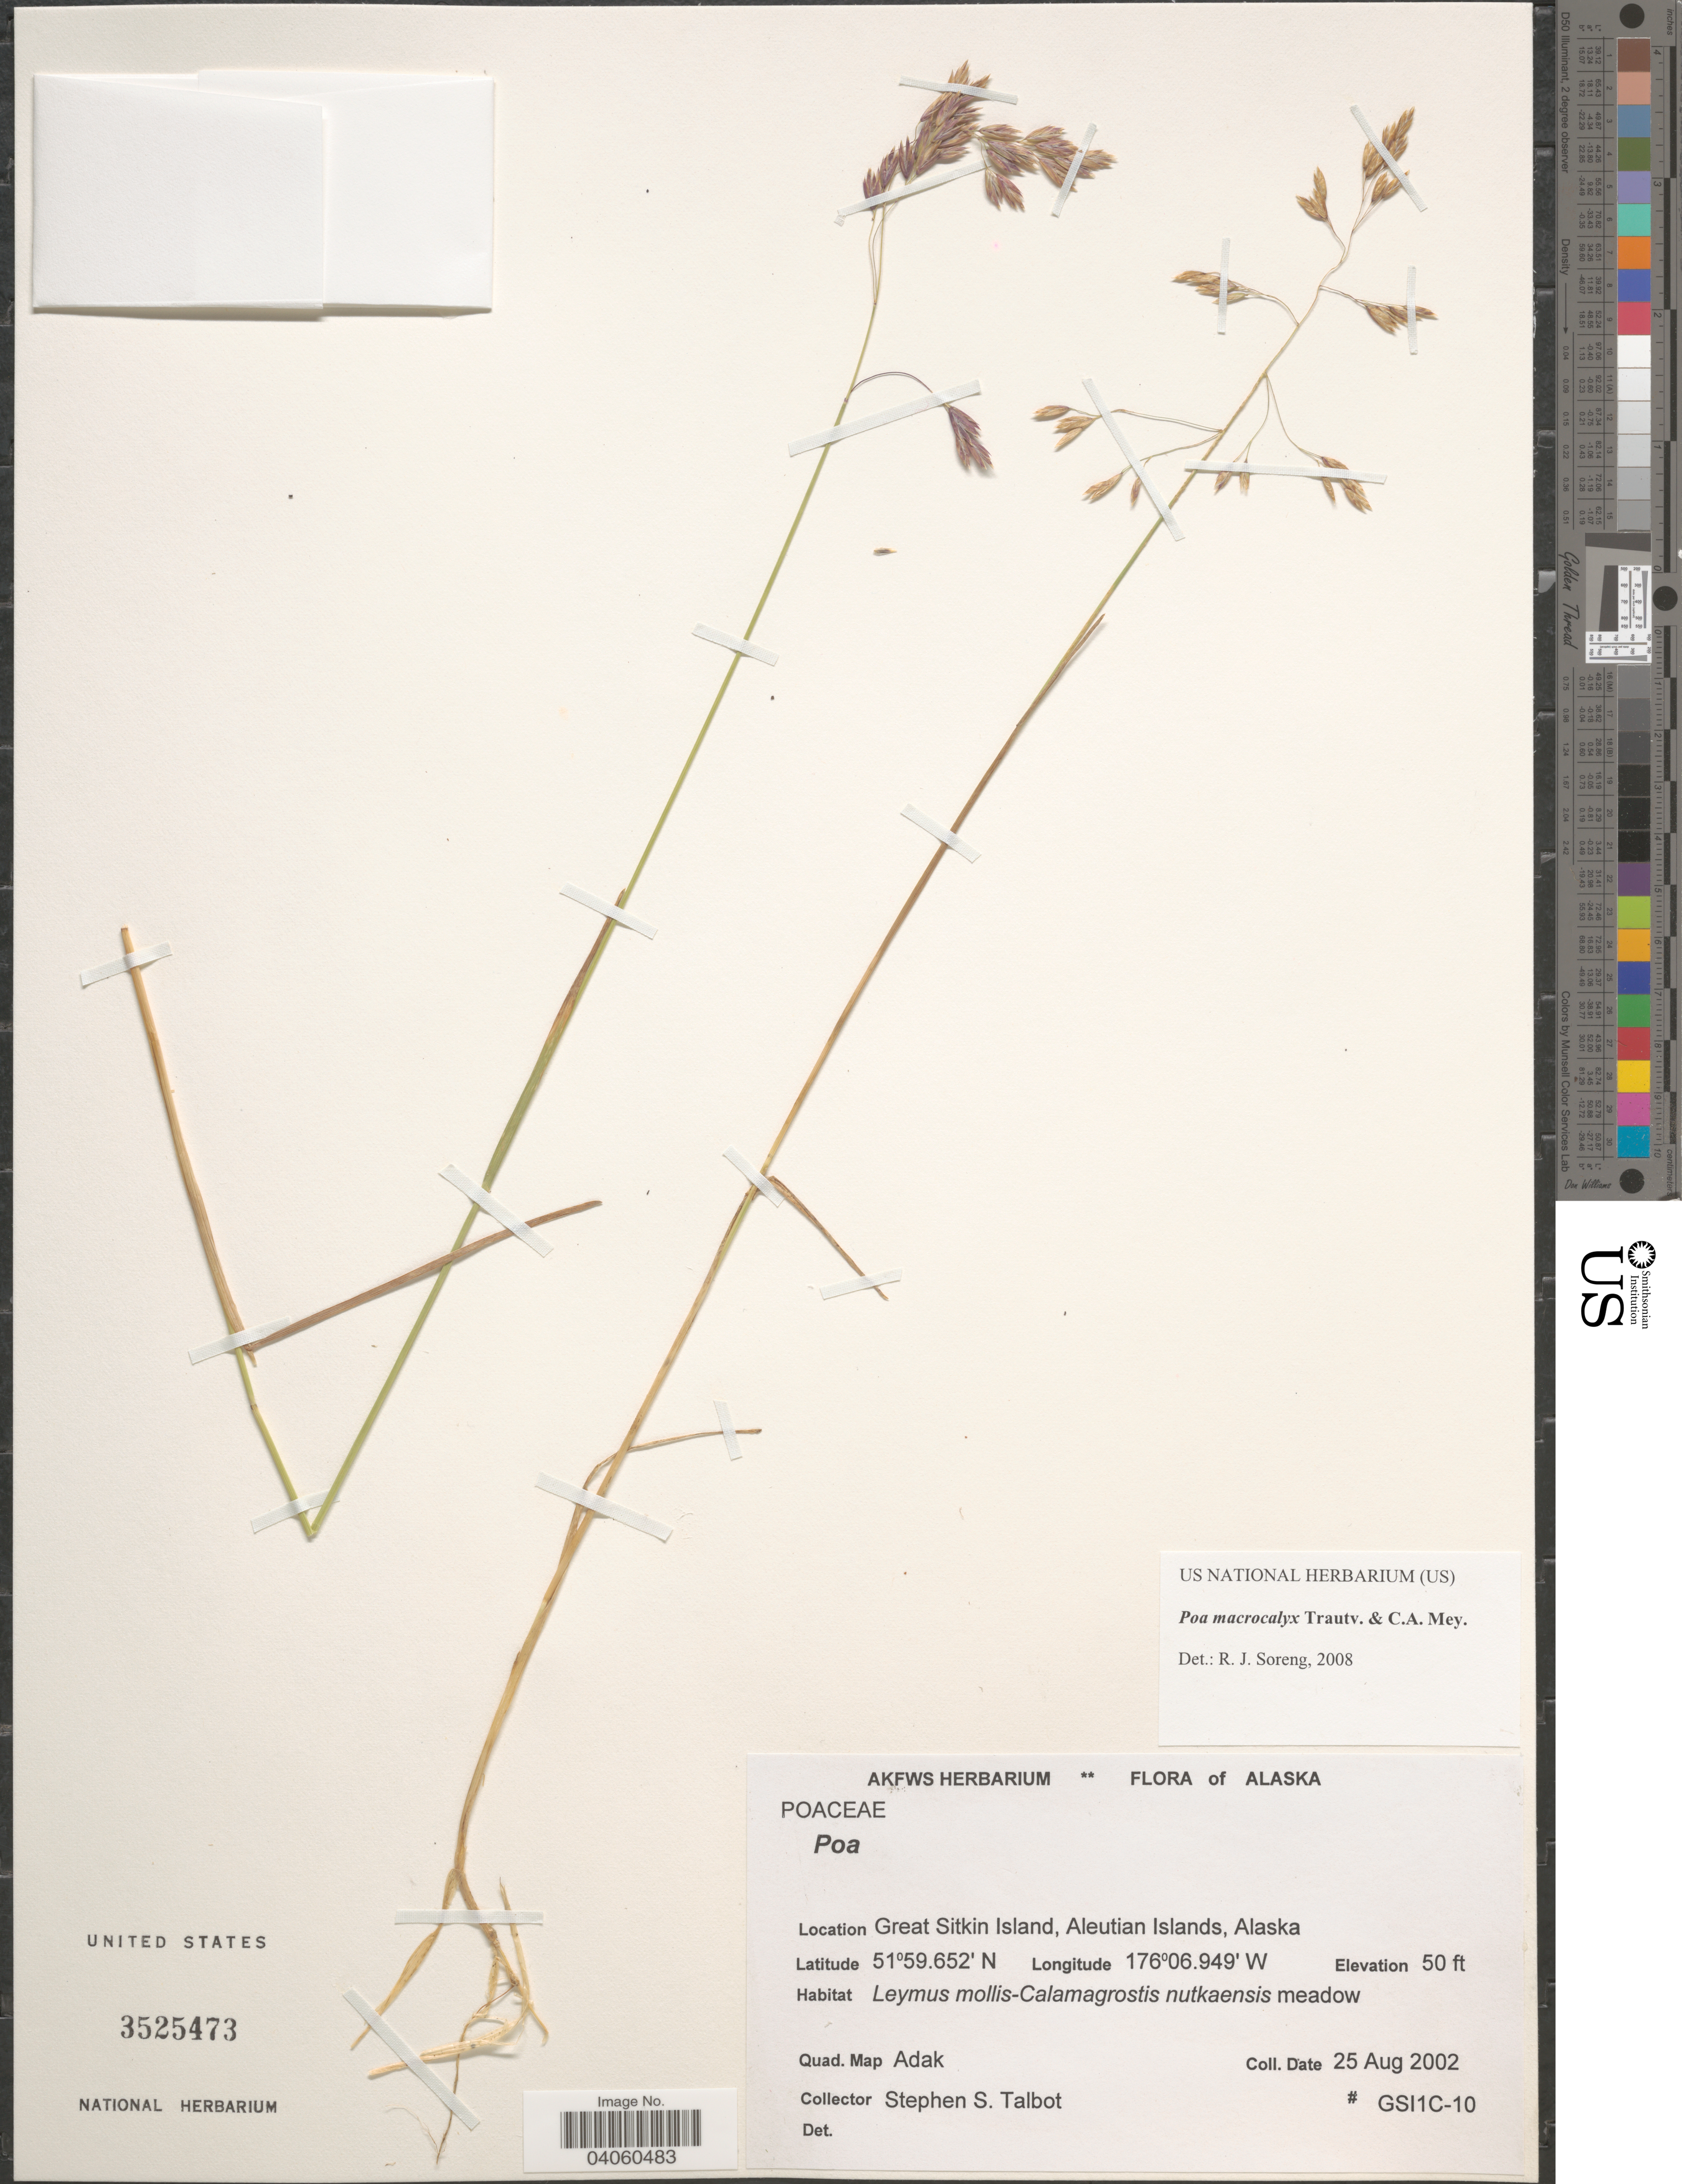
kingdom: Plantae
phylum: Tracheophyta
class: Liliopsida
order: Poales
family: Poaceae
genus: Poa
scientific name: Poa macrocalyx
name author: Trautv. & C.A. Mey.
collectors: S. S. Talbot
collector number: GSI1C-10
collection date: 2002-08-25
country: United States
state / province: Alaska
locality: Great Sitkin Island, Aleutian Islands. Quad. Map Adak.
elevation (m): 15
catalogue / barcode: US 3525473